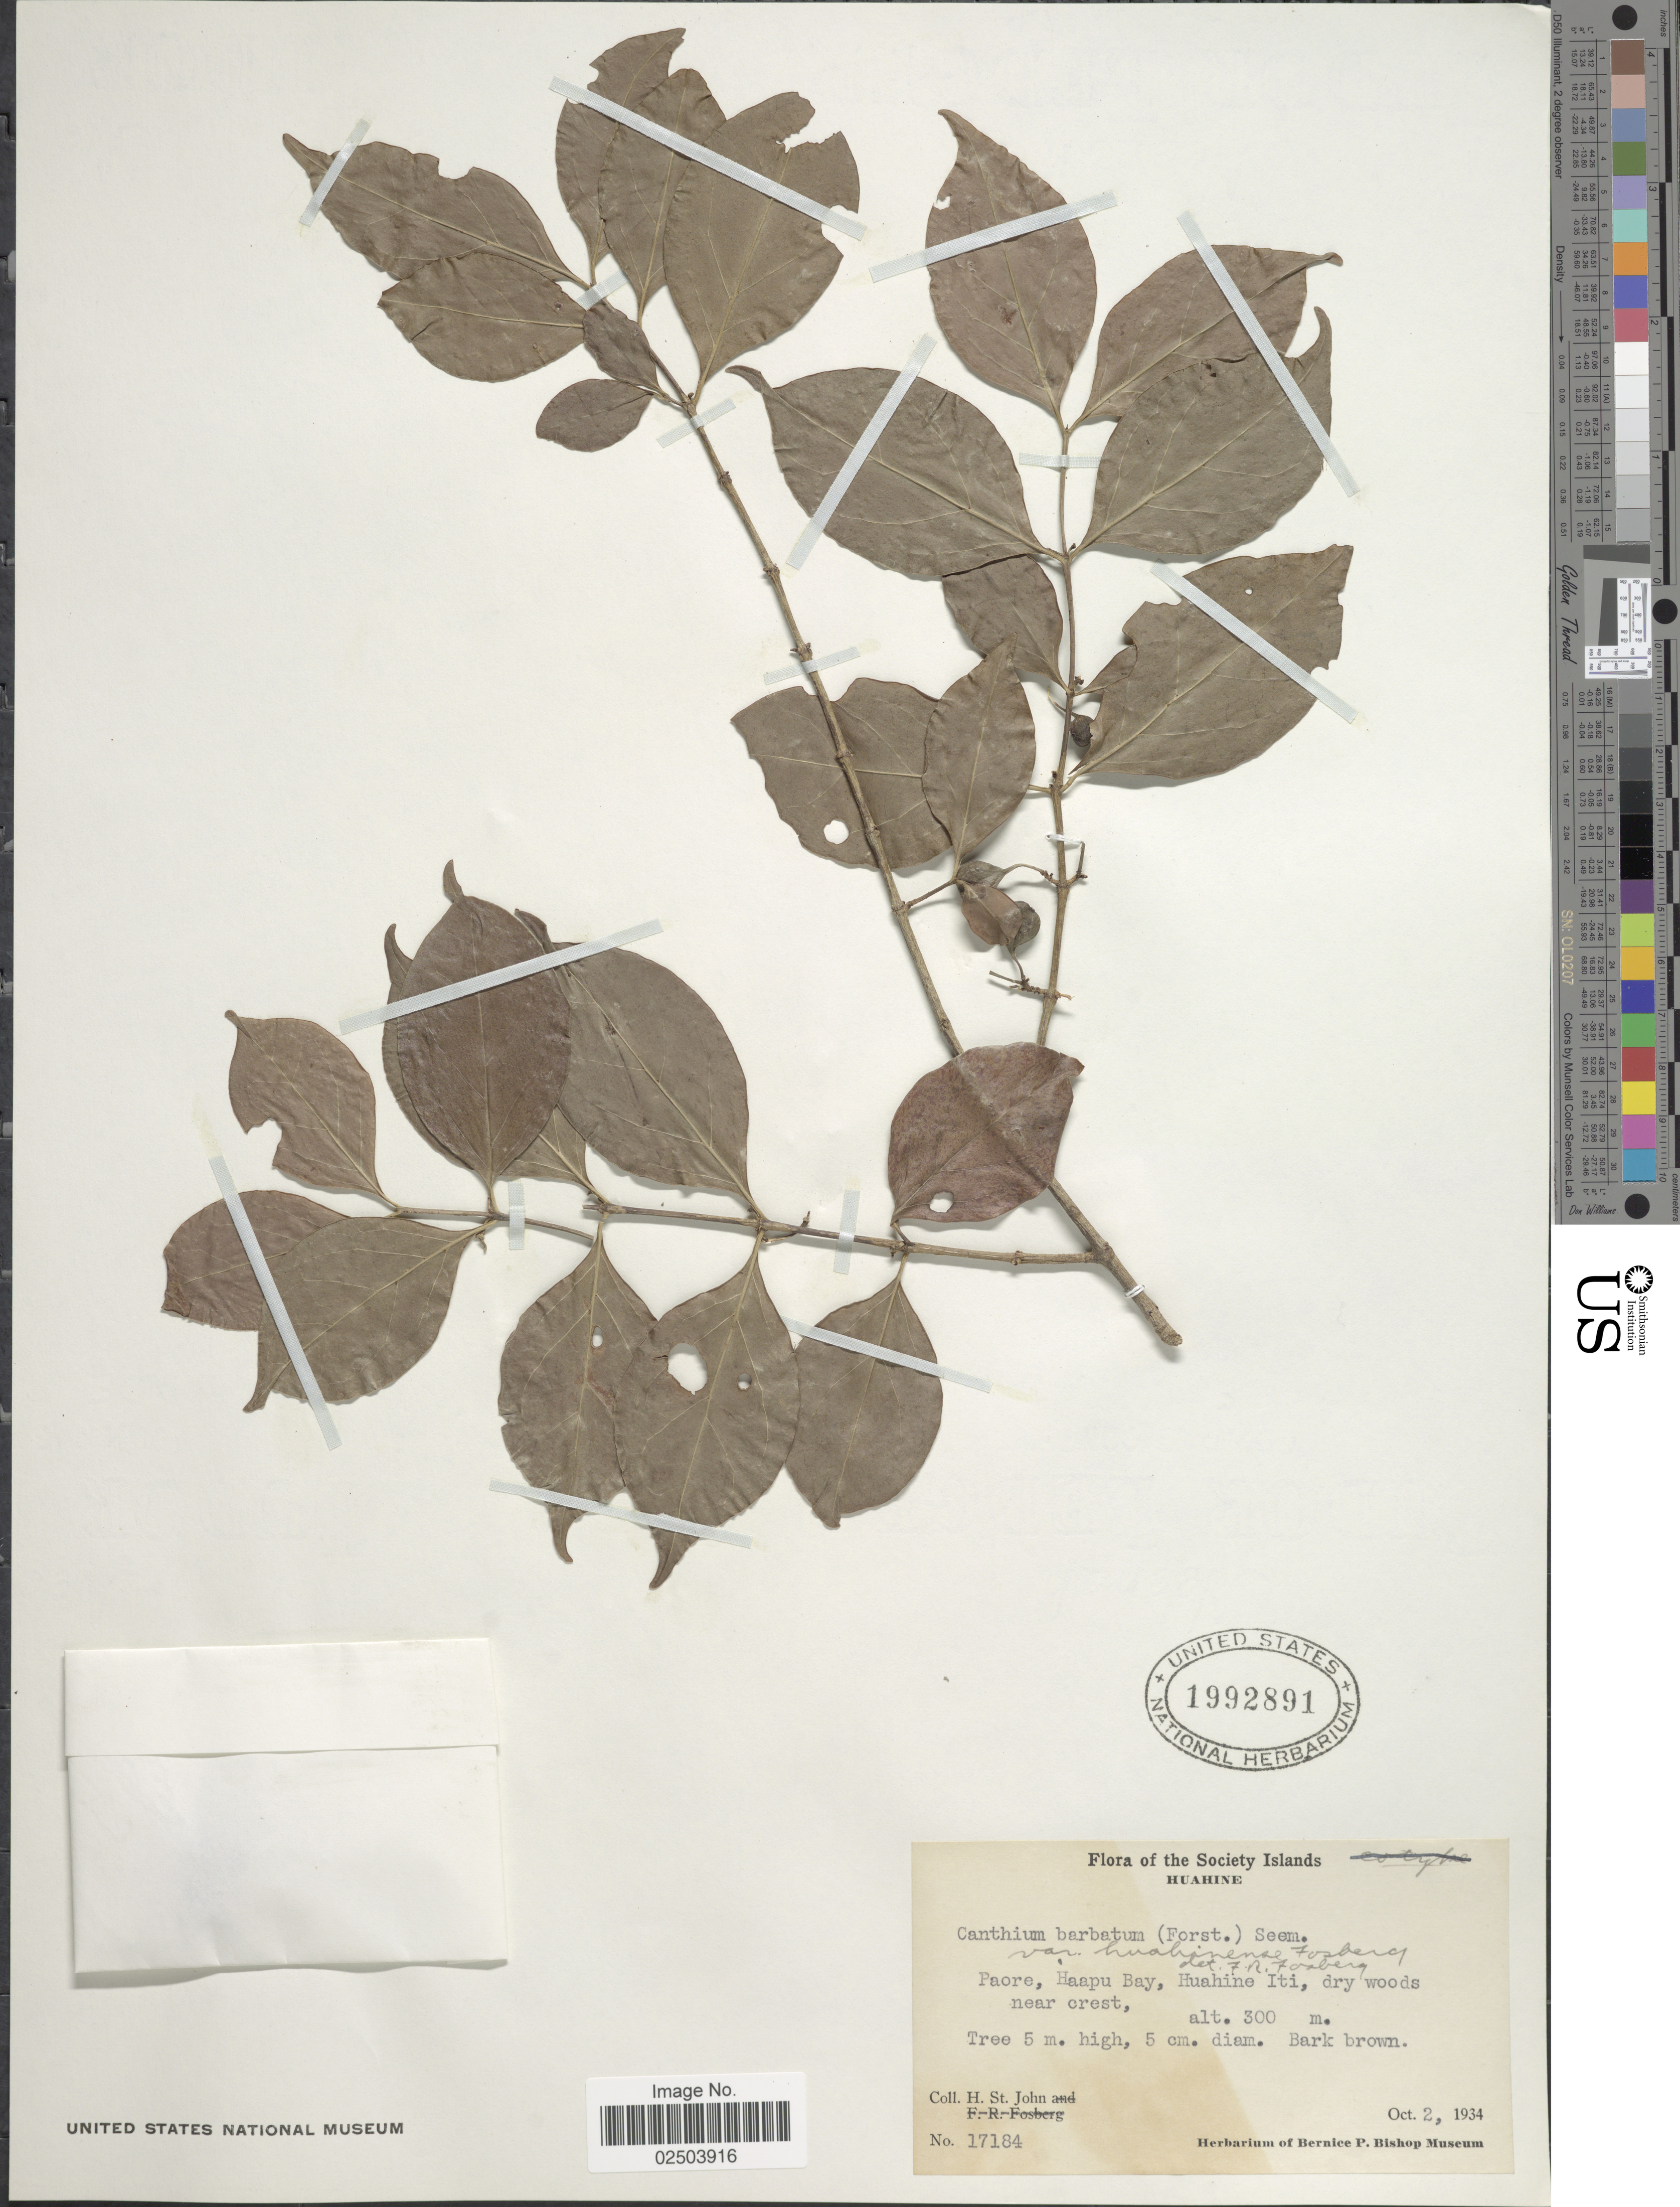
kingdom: Plantae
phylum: Tracheophyta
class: Magnoliopsida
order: Gentianales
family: Rubiaceae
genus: Cyclophyllum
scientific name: Cyclophyllum barbatum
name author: (G. Forst.) N. Hallé & J. Florence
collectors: H. St. John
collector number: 17184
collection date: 1934-10-02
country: French Polynesia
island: Huahine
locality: Society Islands. Huahine. Paore, Haapu Bay, Huahine Iti, dry woods near crest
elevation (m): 300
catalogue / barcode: US 1992891